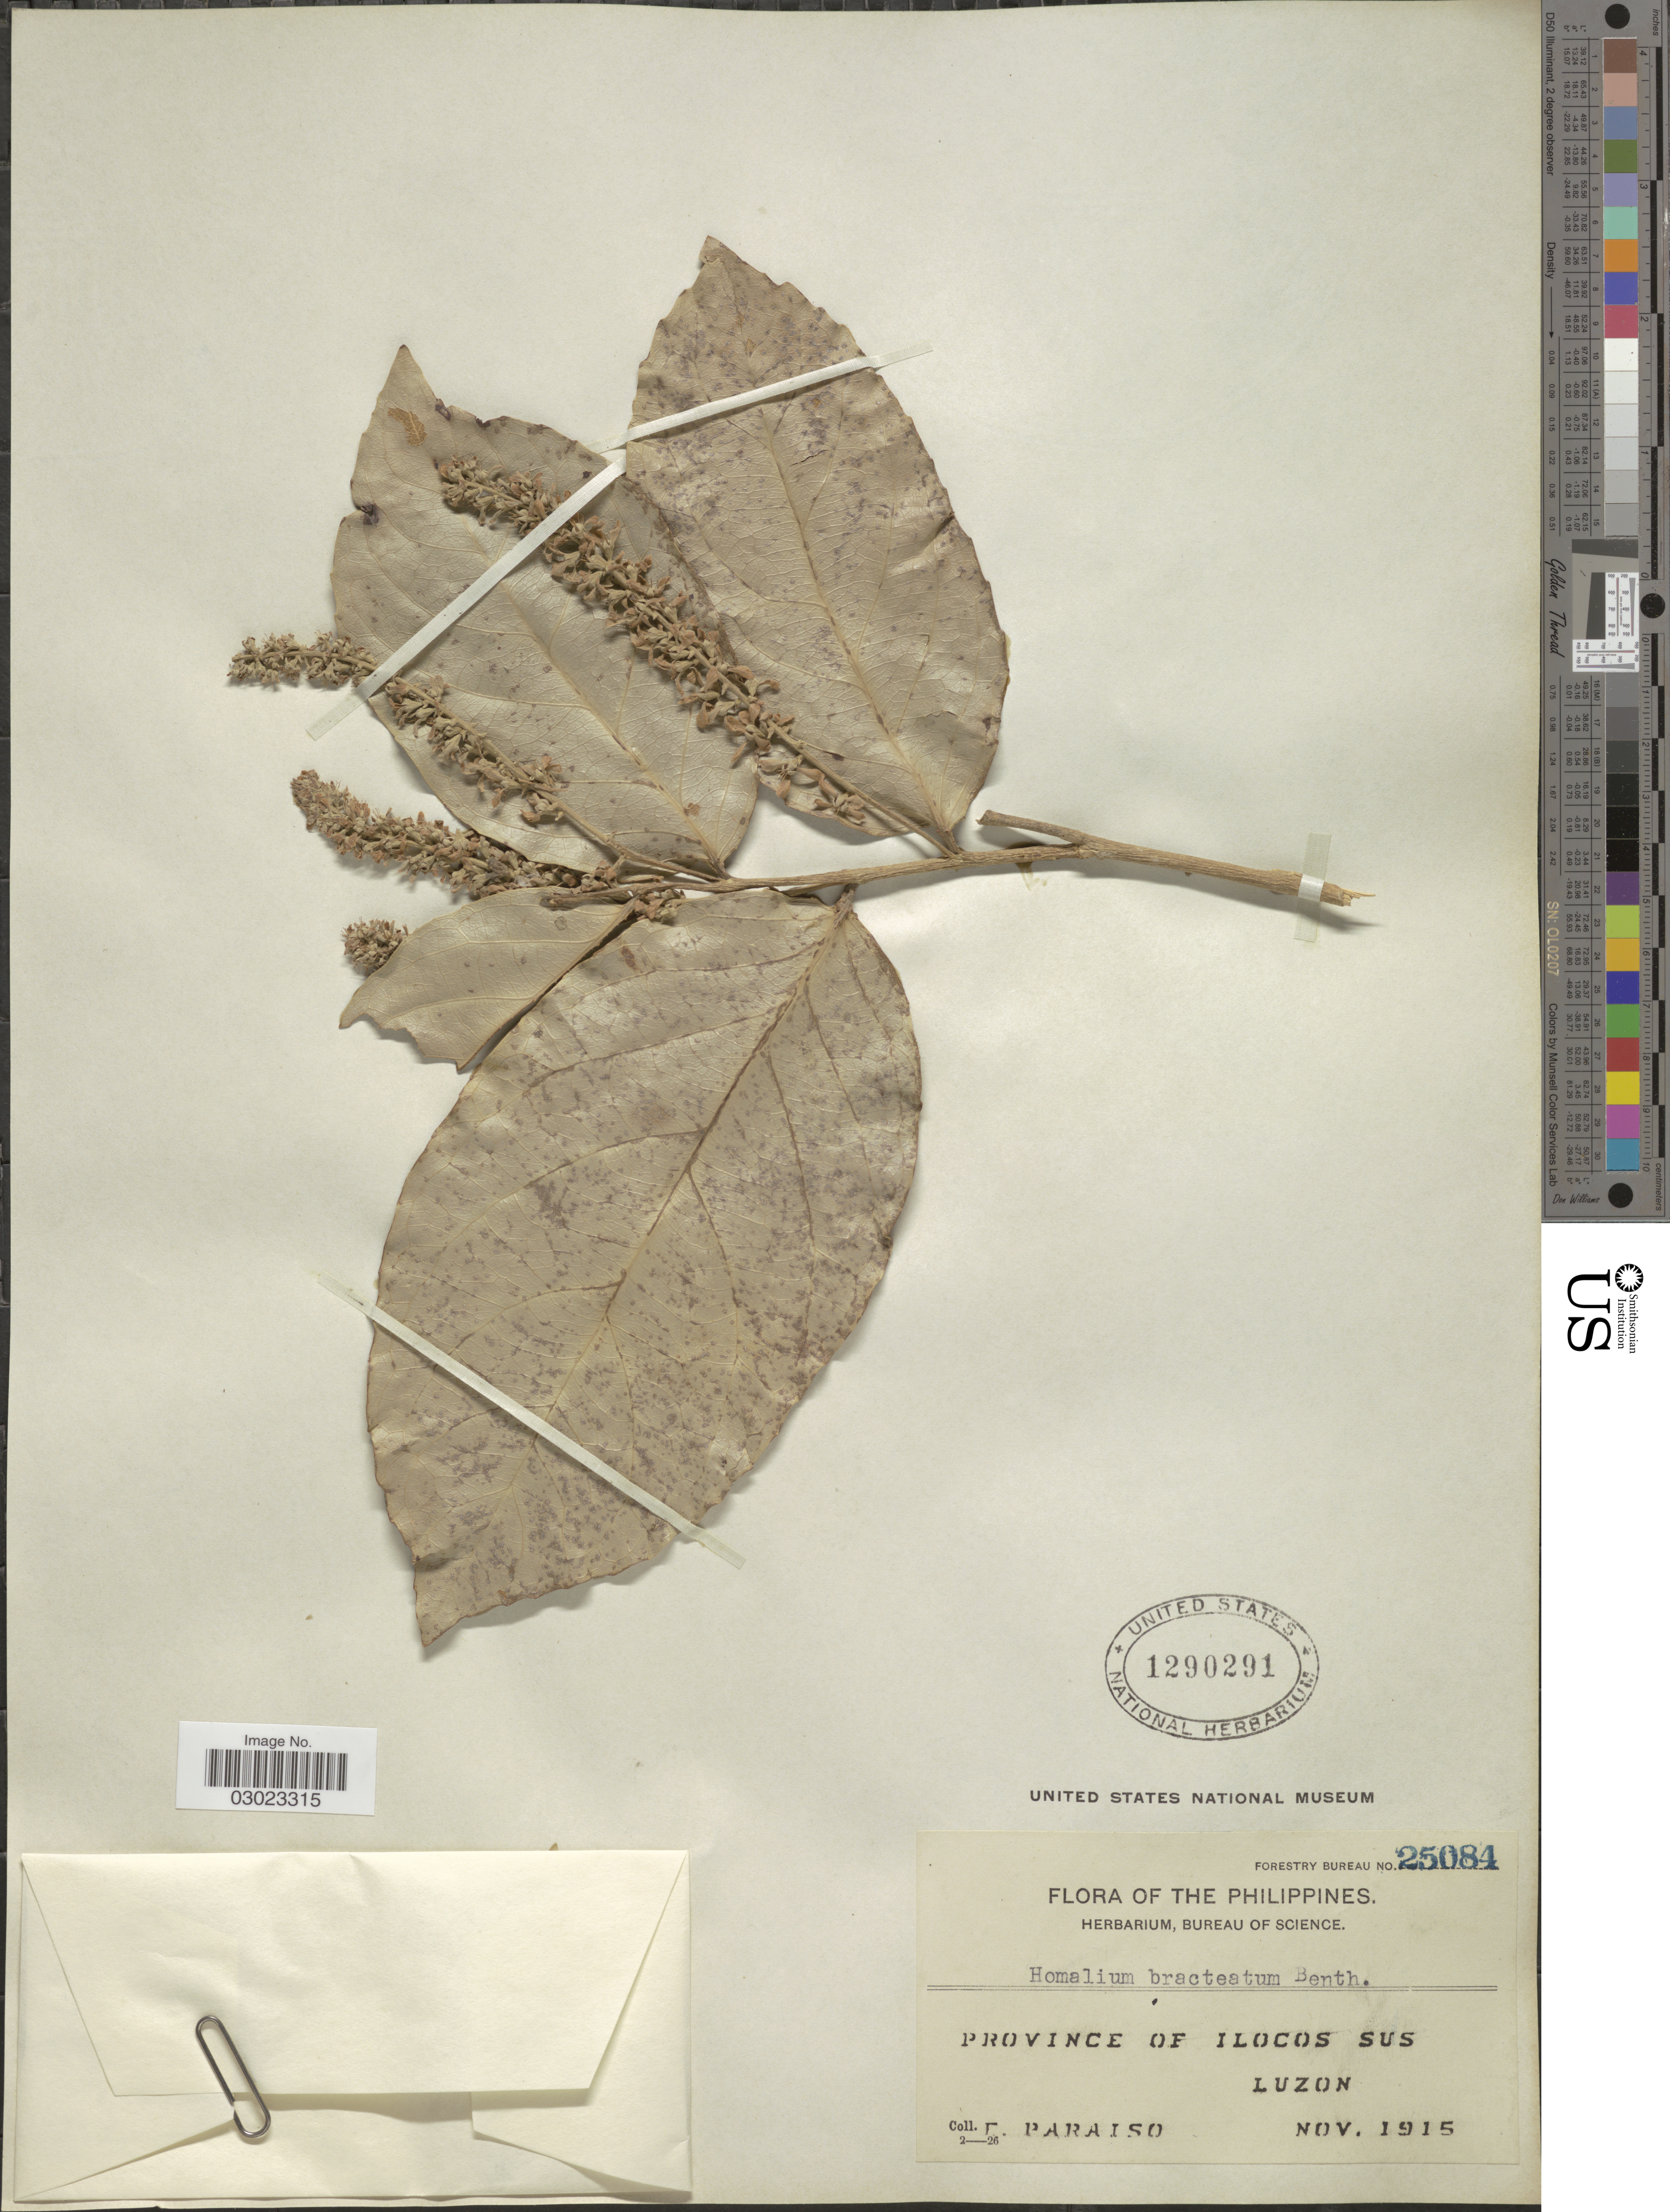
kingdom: Plantae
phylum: Tracheophyta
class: Magnoliopsida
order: Malpighiales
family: Salicaceae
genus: Homalium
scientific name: Homalium bracteatum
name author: Benth.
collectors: E. Paraiso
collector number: Forestry Bureau 25084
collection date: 1915-11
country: Philippines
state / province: Ilocos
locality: Province of Ilocos Sus, Luzon.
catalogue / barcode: US 1290291